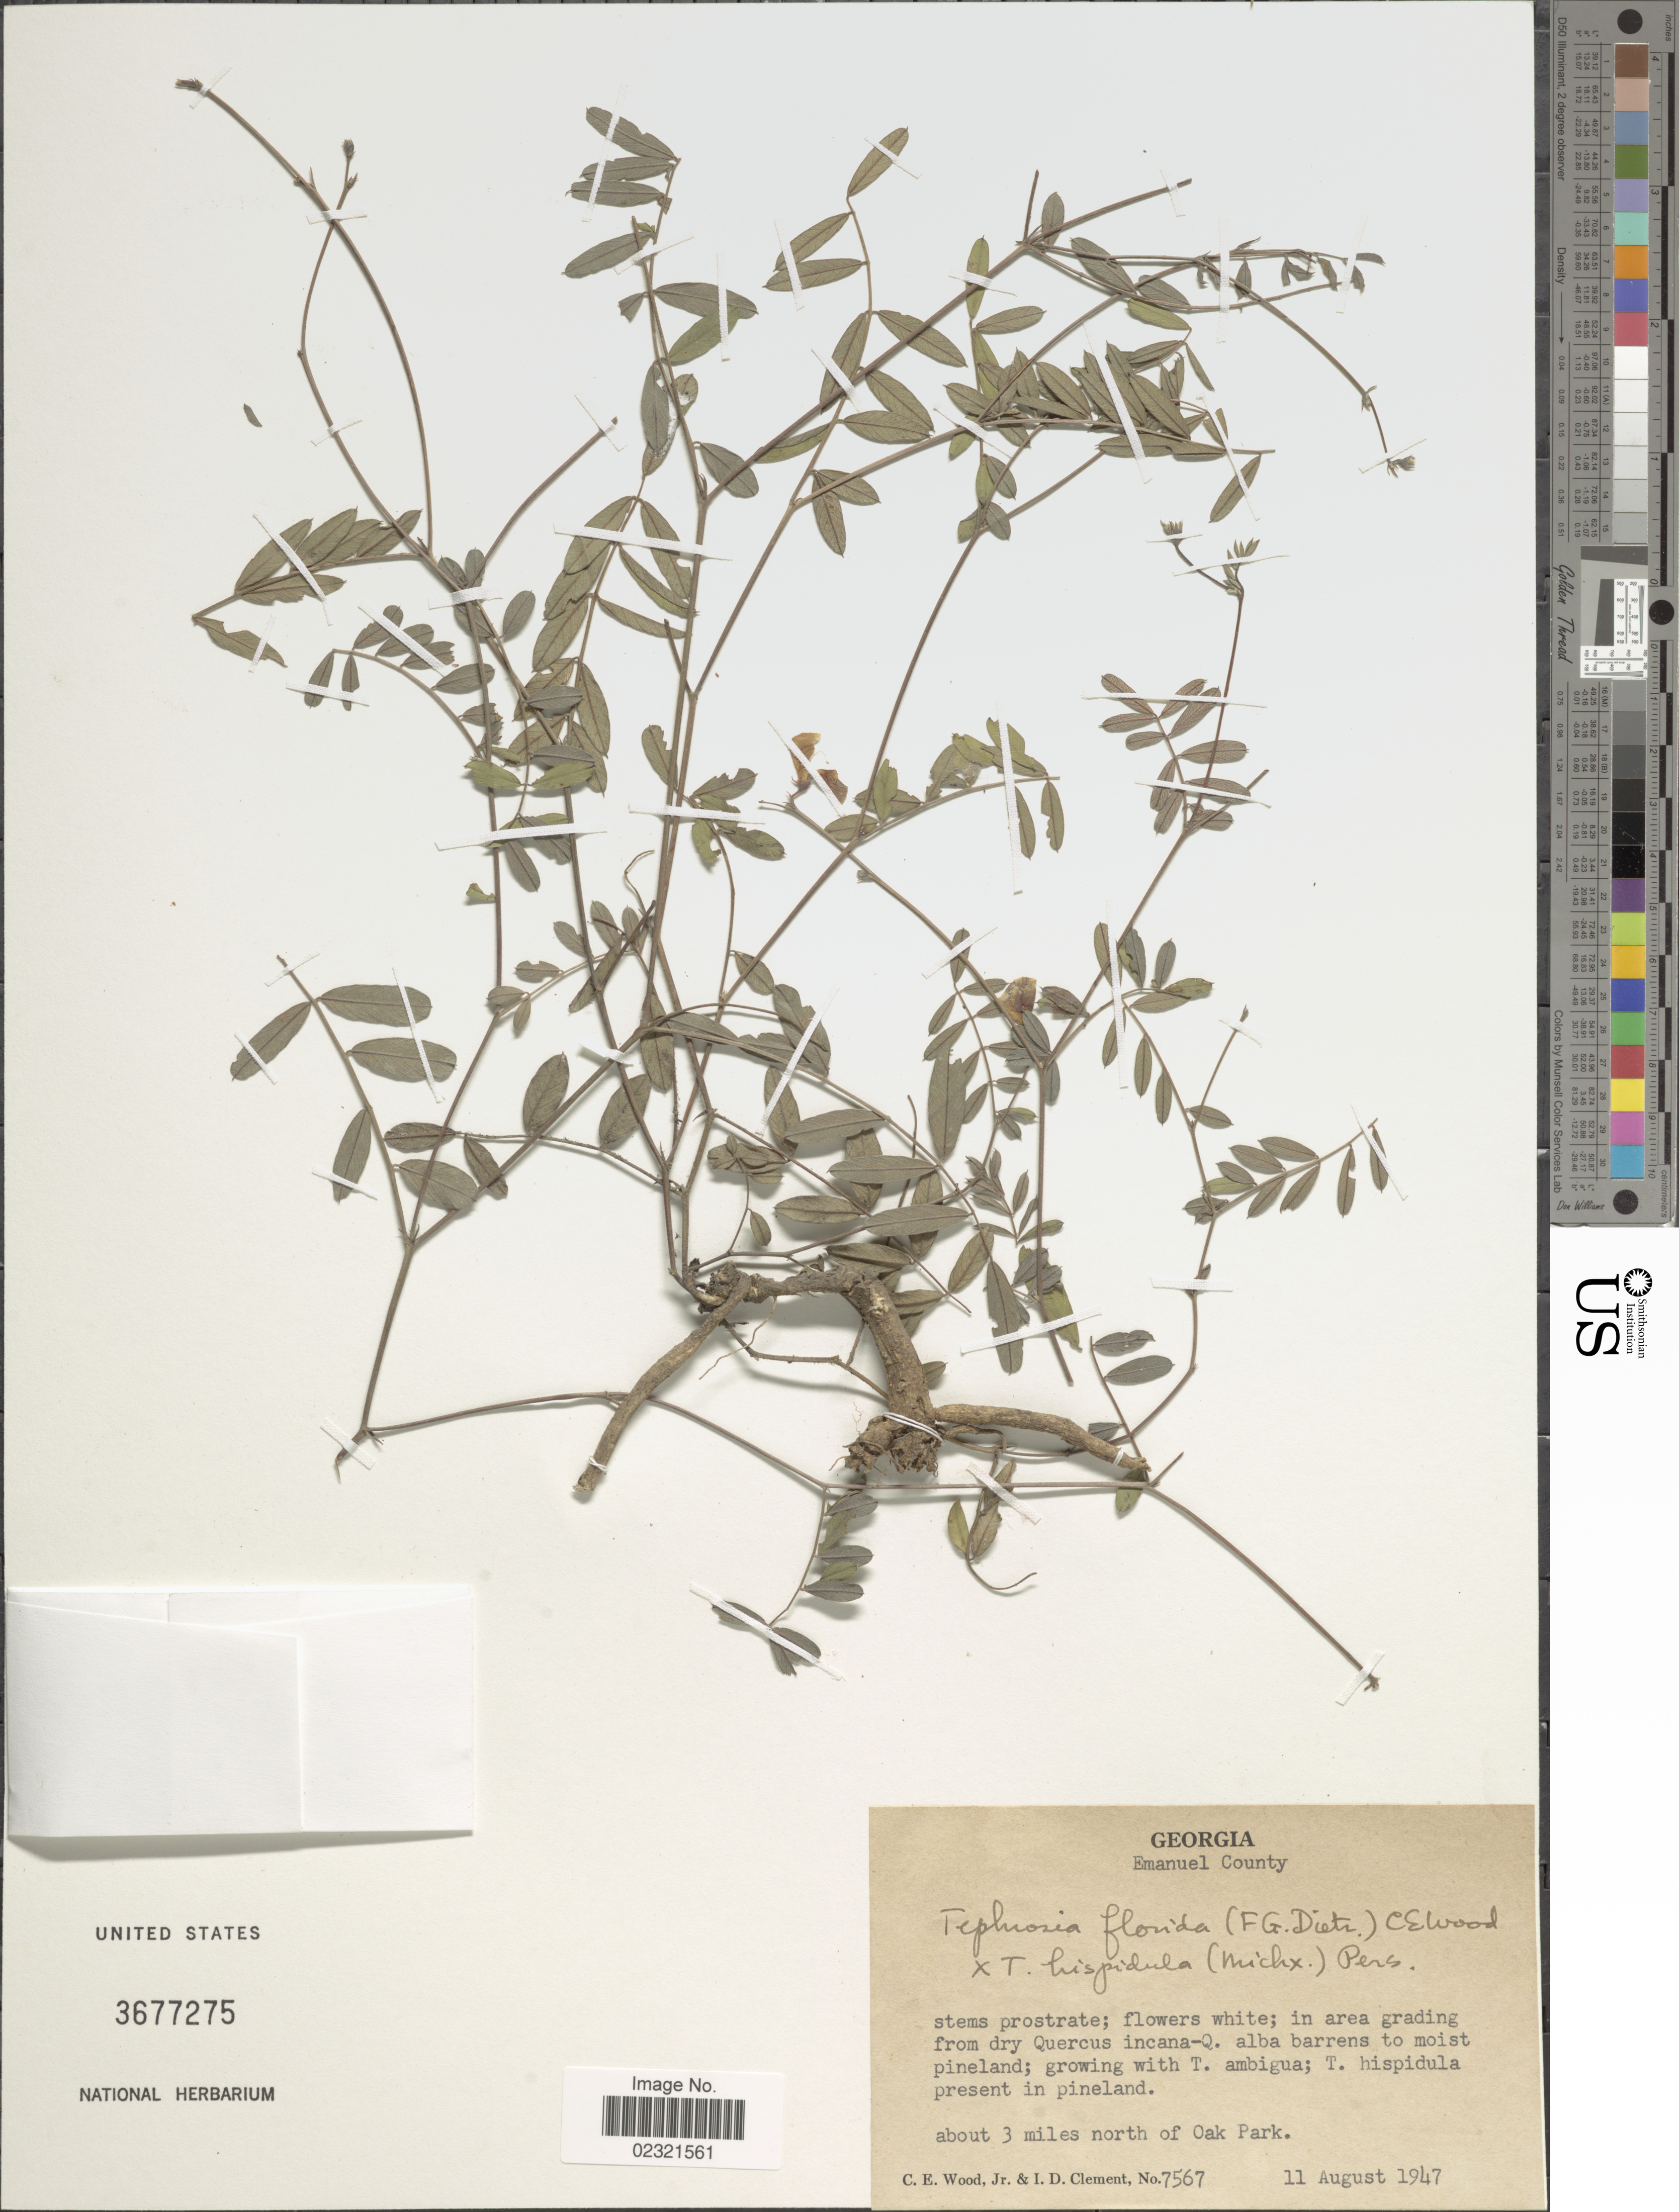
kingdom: Plantae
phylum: Tracheophyta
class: Magnoliopsida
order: Fabales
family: Fabaceae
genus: Tephrosia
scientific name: Tephrosia florida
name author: (Dietr.) C.E. Wood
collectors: C. Wood & I. Clement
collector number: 7567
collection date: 1947-08-11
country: United States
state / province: Georgia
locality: Emanuel County. About 3 miles north of Oak Park.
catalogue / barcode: US 3677275